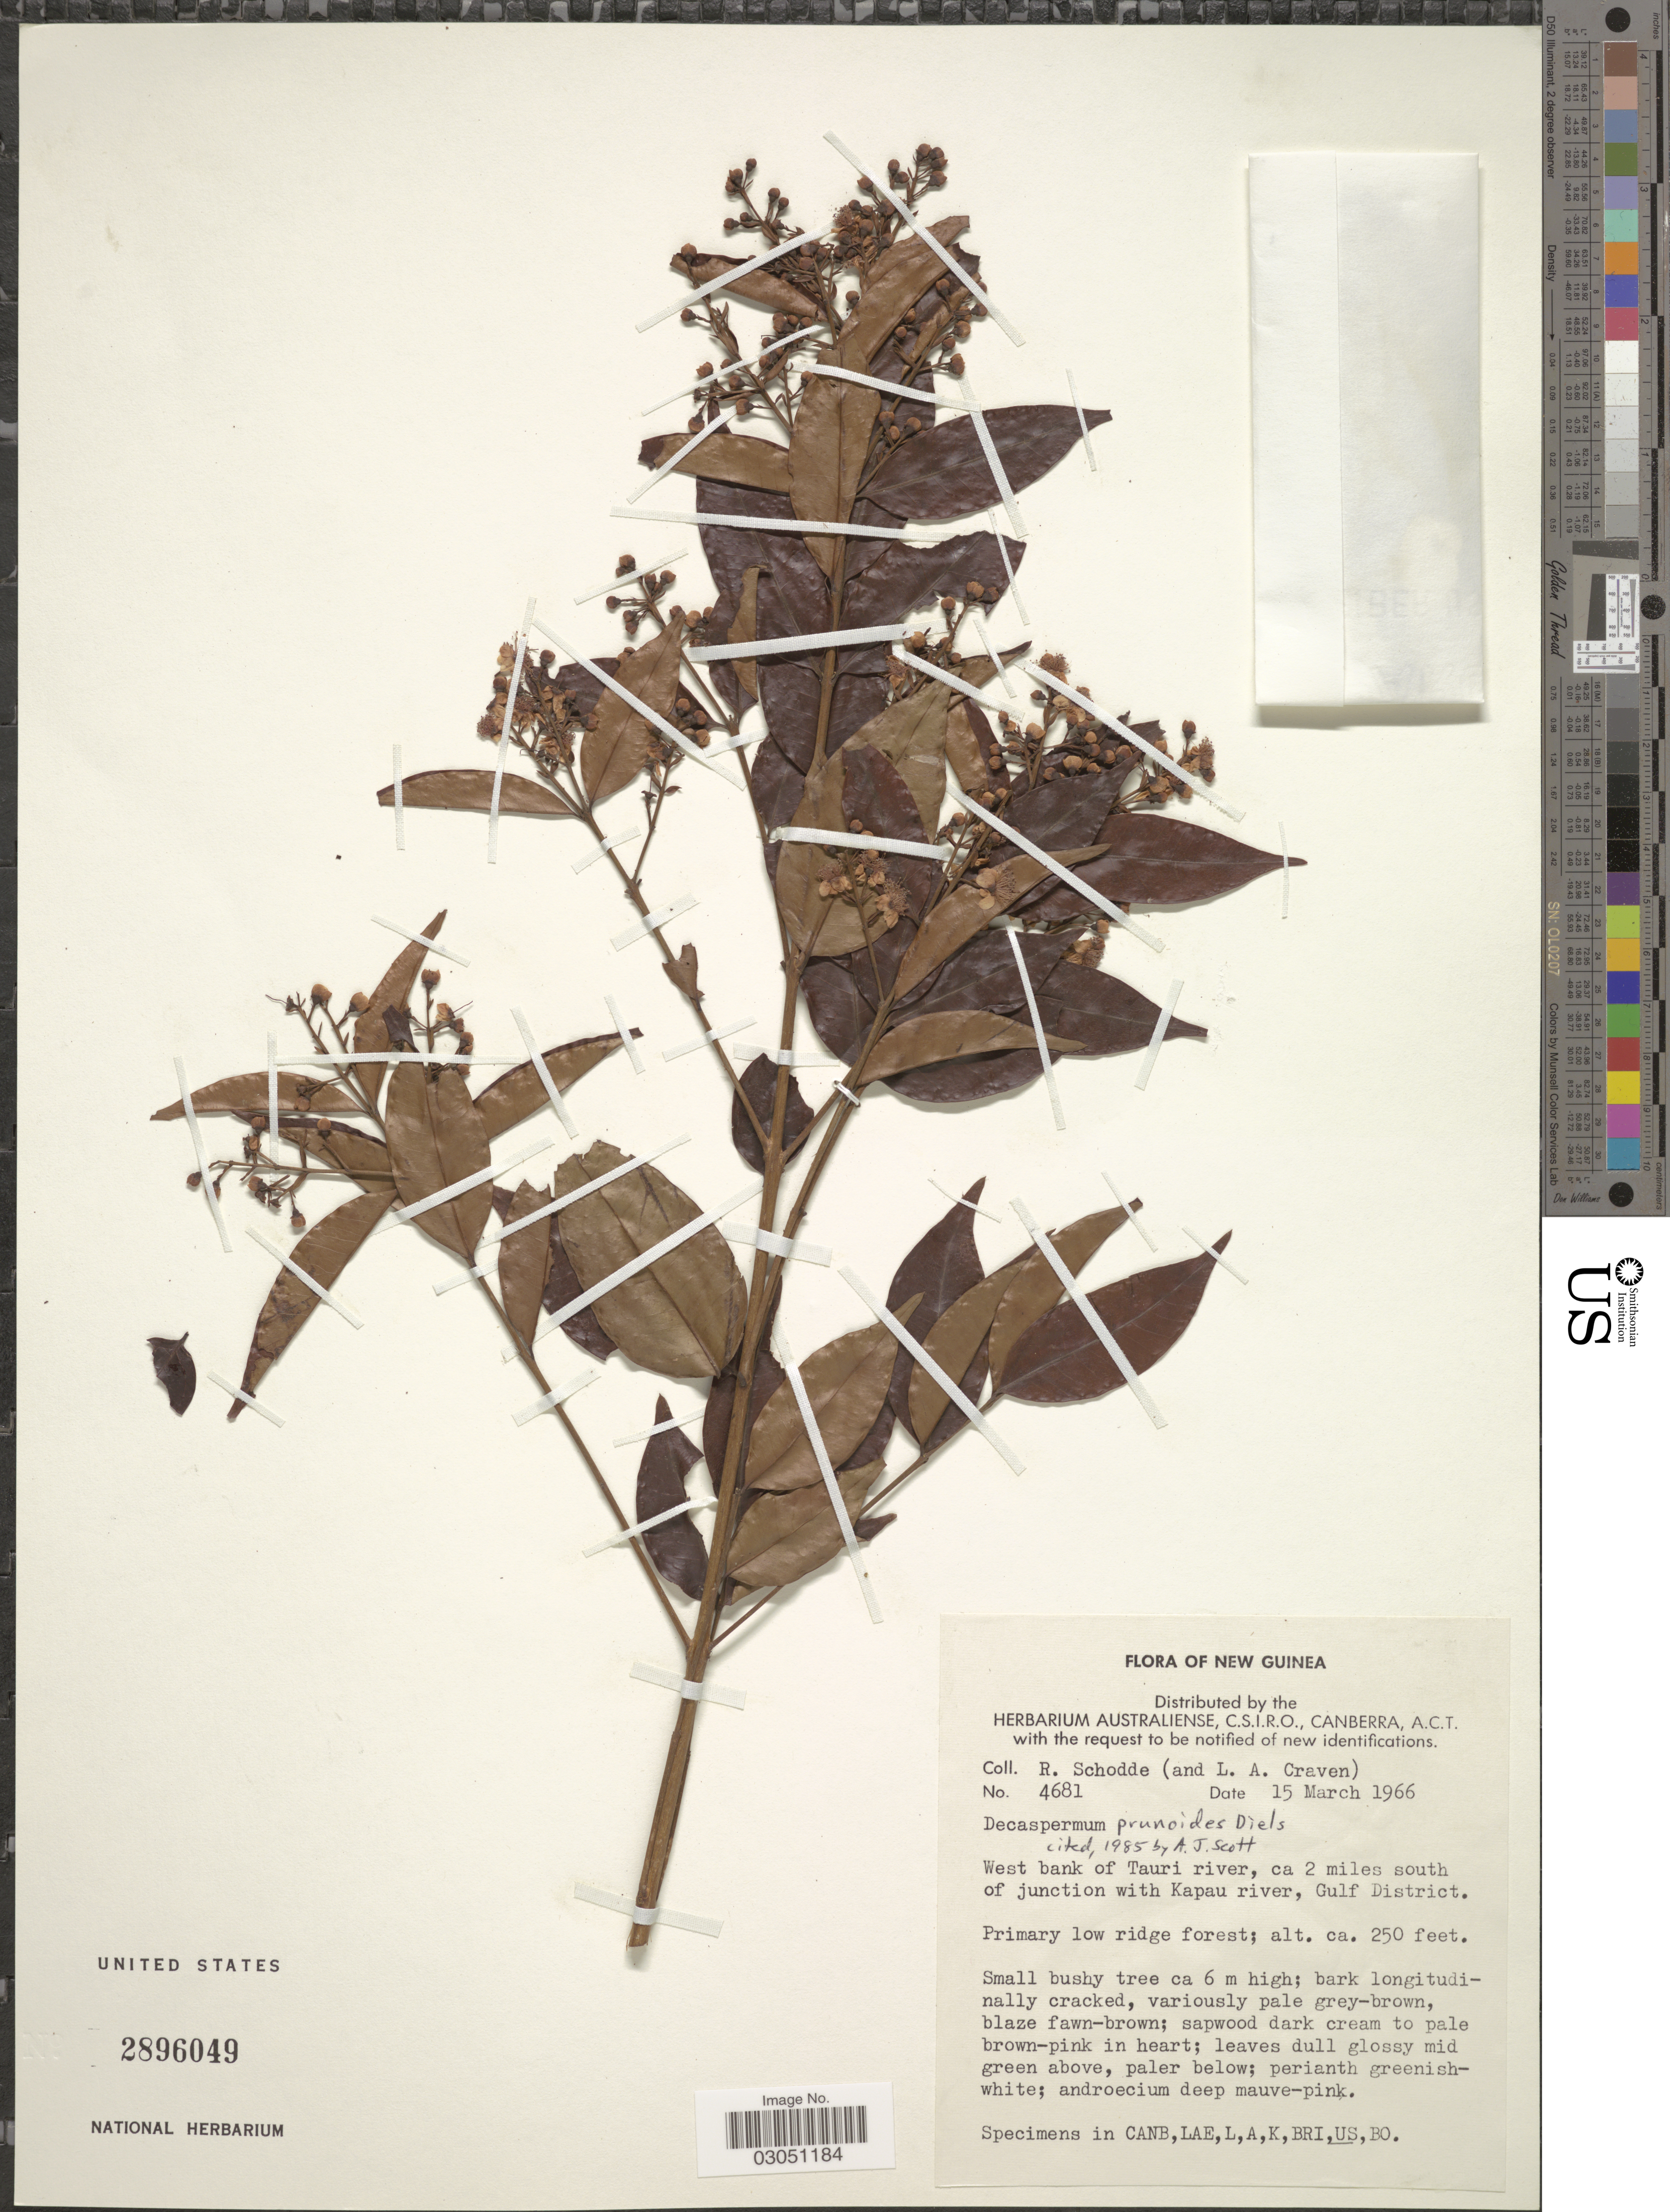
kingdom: Plantae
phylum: Tracheophyta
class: Magnoliopsida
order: Myrtales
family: Myrtaceae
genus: Decaspermum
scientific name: Decaspermum prunoides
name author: Diels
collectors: R. Schodde & L. A. Craven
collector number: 4681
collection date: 1966-03-15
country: Papua New Guinea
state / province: Gulf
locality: New Guinea. West bank of Tauri river, ca 2 miles south of junction with Kapau river, Gulf District.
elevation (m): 76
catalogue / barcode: US 2896049